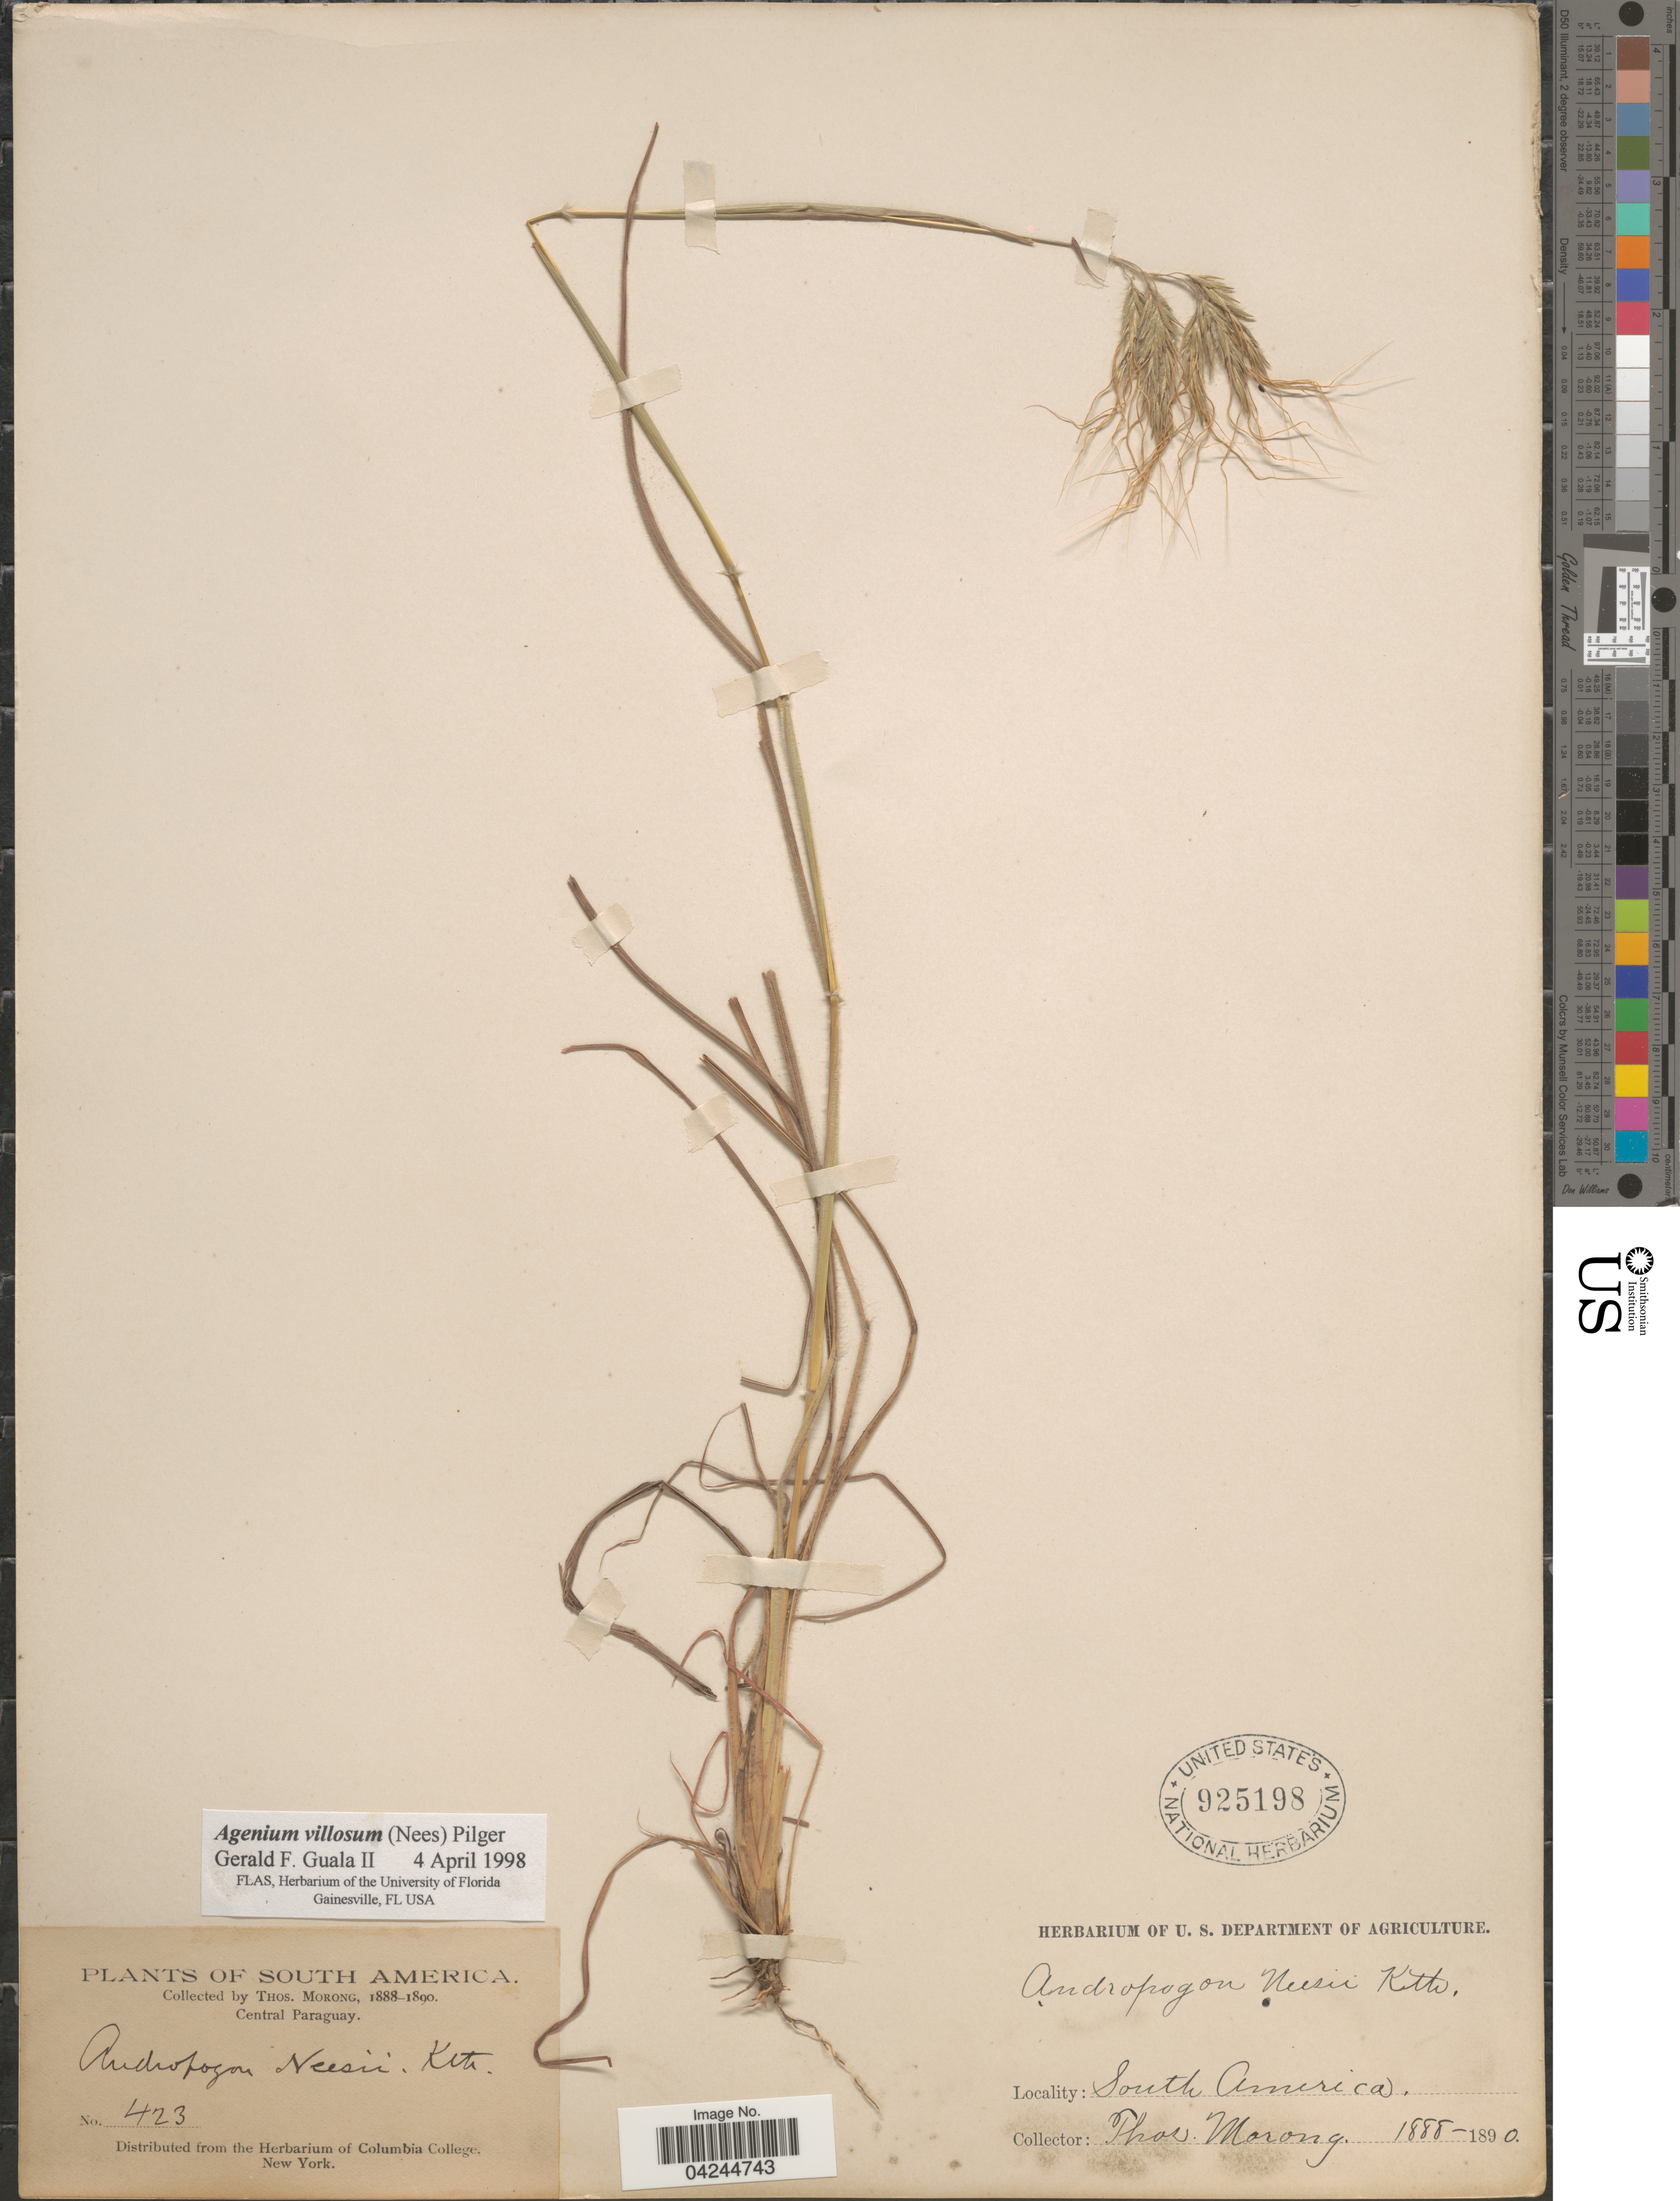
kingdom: Plantae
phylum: Tracheophyta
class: Liliopsida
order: Poales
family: Poaceae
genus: Agenium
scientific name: Agenium villosum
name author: (Nees) Pilg.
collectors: ex herb. T. Morong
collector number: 423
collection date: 1888/1890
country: Paraguay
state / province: Central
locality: Central Paraguay.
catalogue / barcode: US 925198